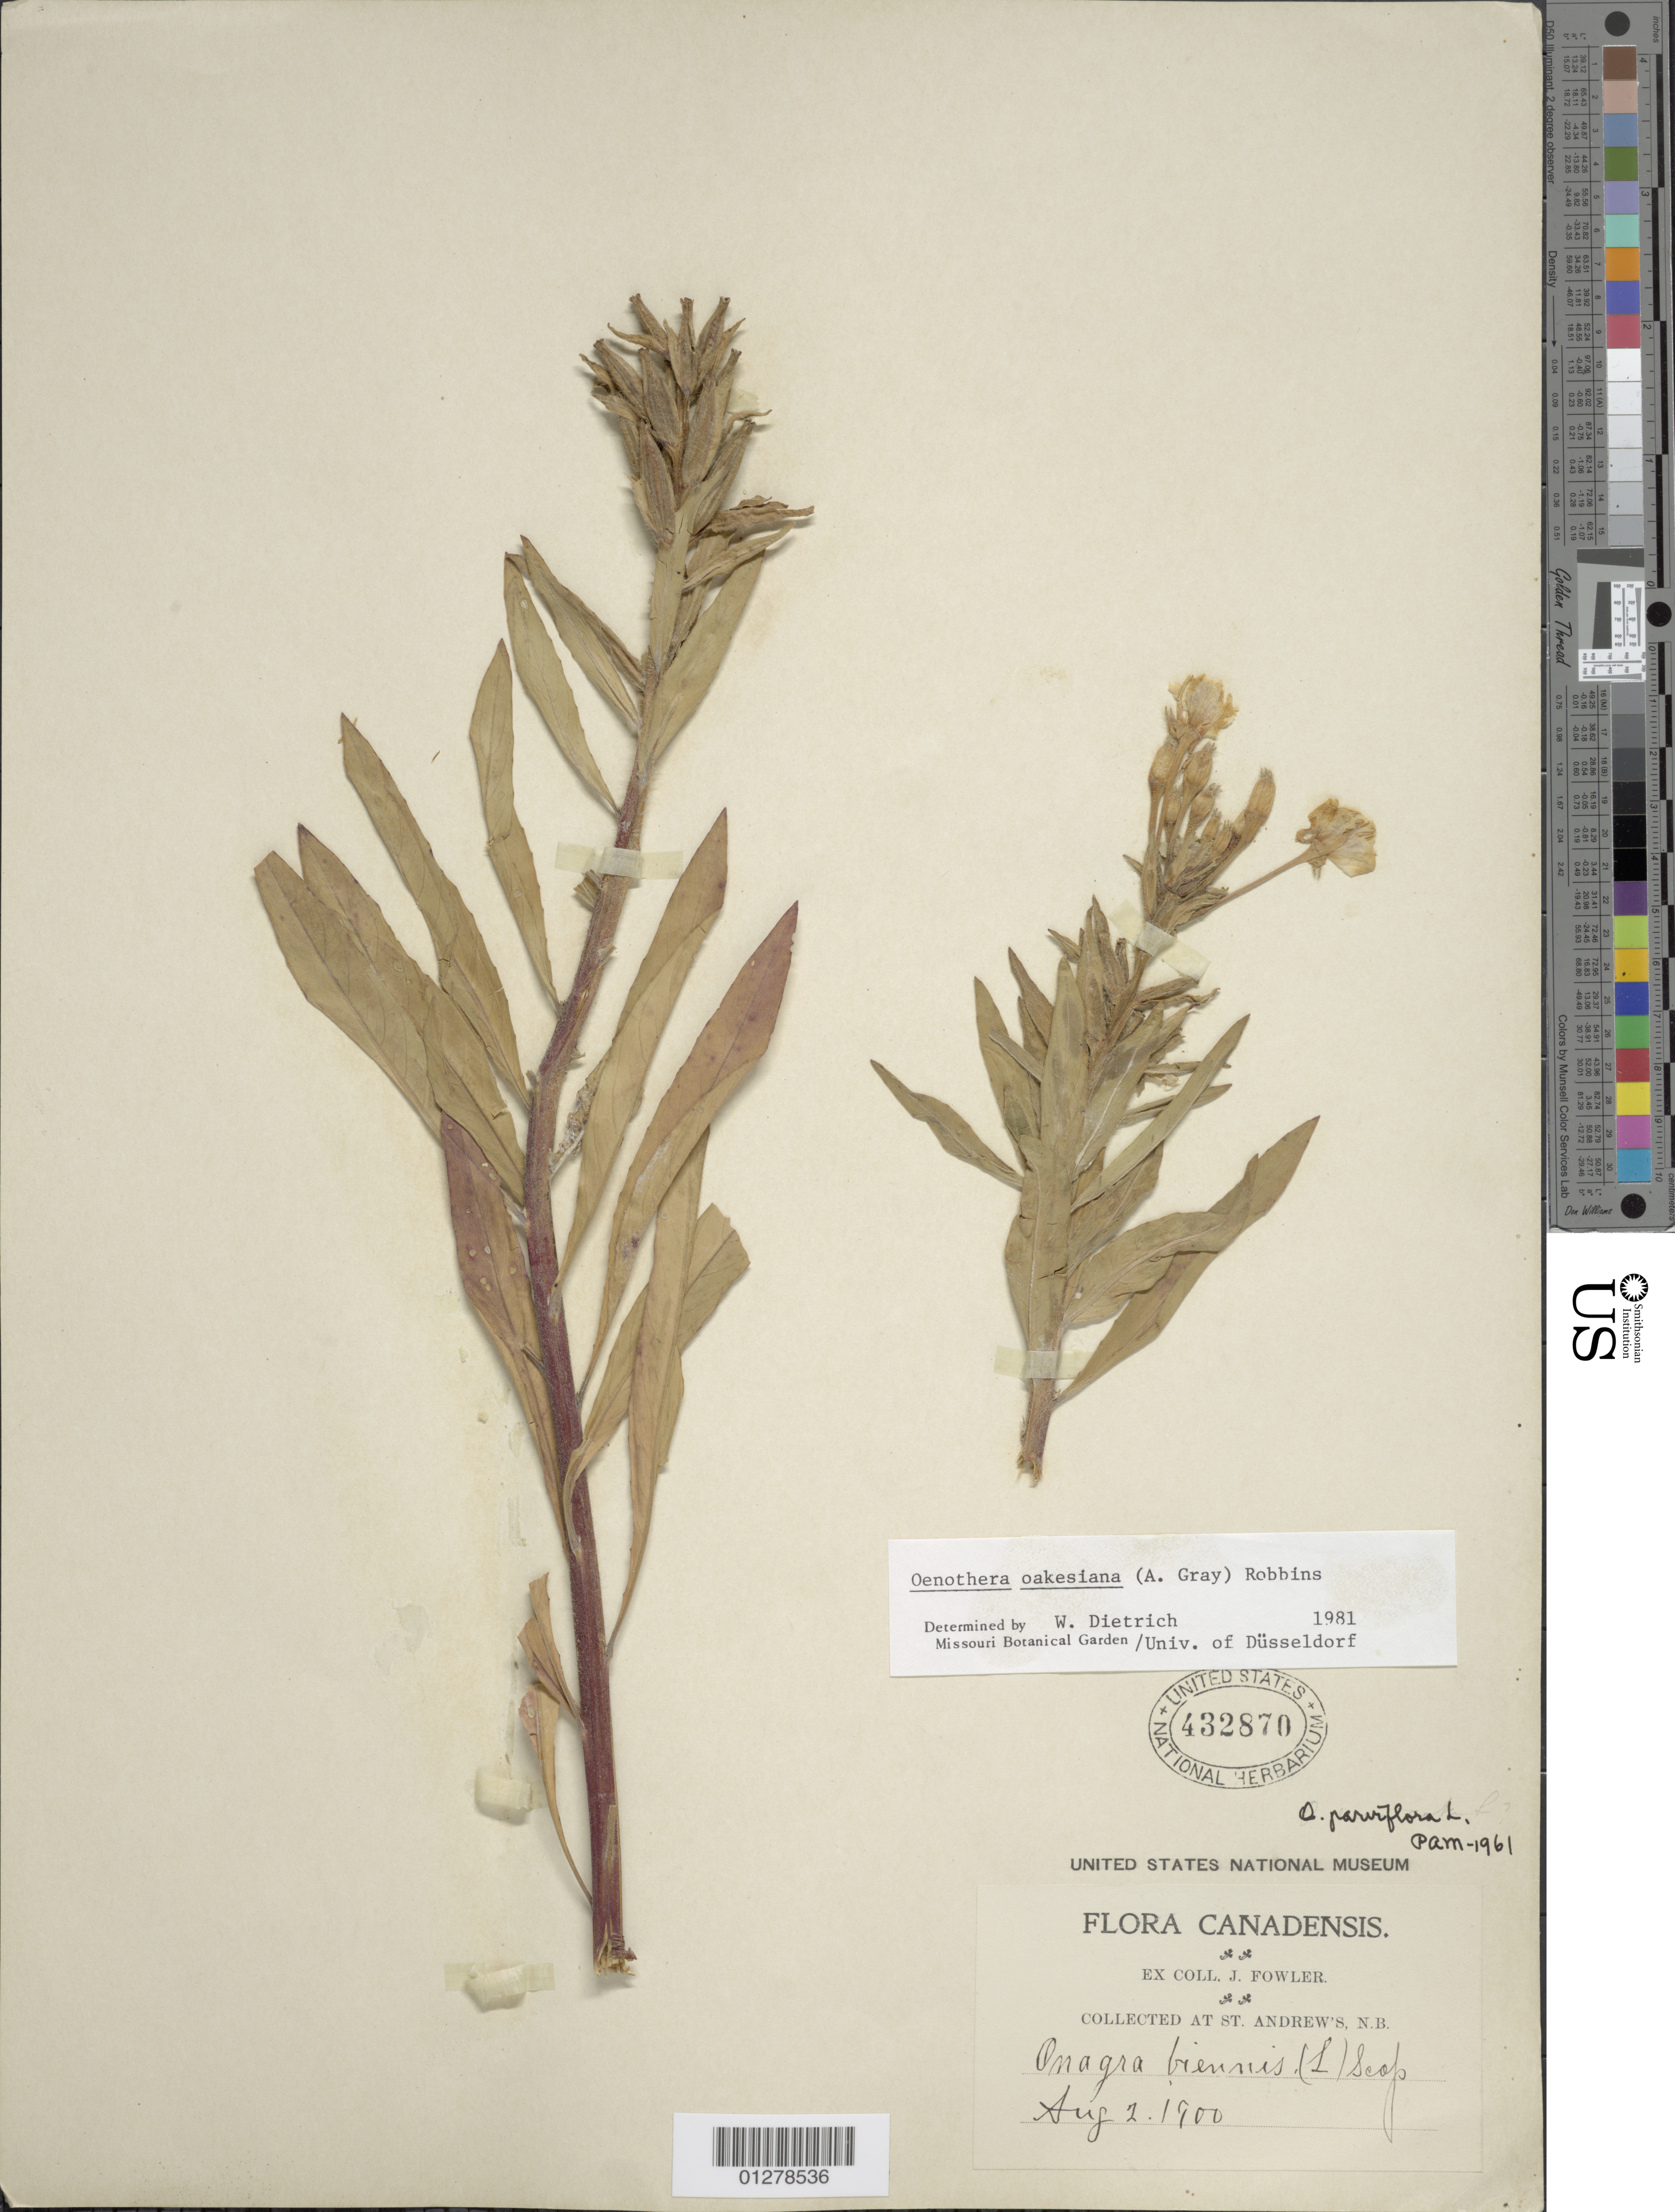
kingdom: Plantae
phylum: Tracheophyta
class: Magnoliopsida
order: Myrtales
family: Onagraceae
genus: Oenothera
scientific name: Oenothera oakesiana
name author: (A. Gray) J.W. Robbins ex S. Watson & J.M. Coult.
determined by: Dietrich, W.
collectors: J. P. Fowler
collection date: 1900-08-02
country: Canada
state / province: New Brunswick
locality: St. Andrew's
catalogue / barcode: US 432870